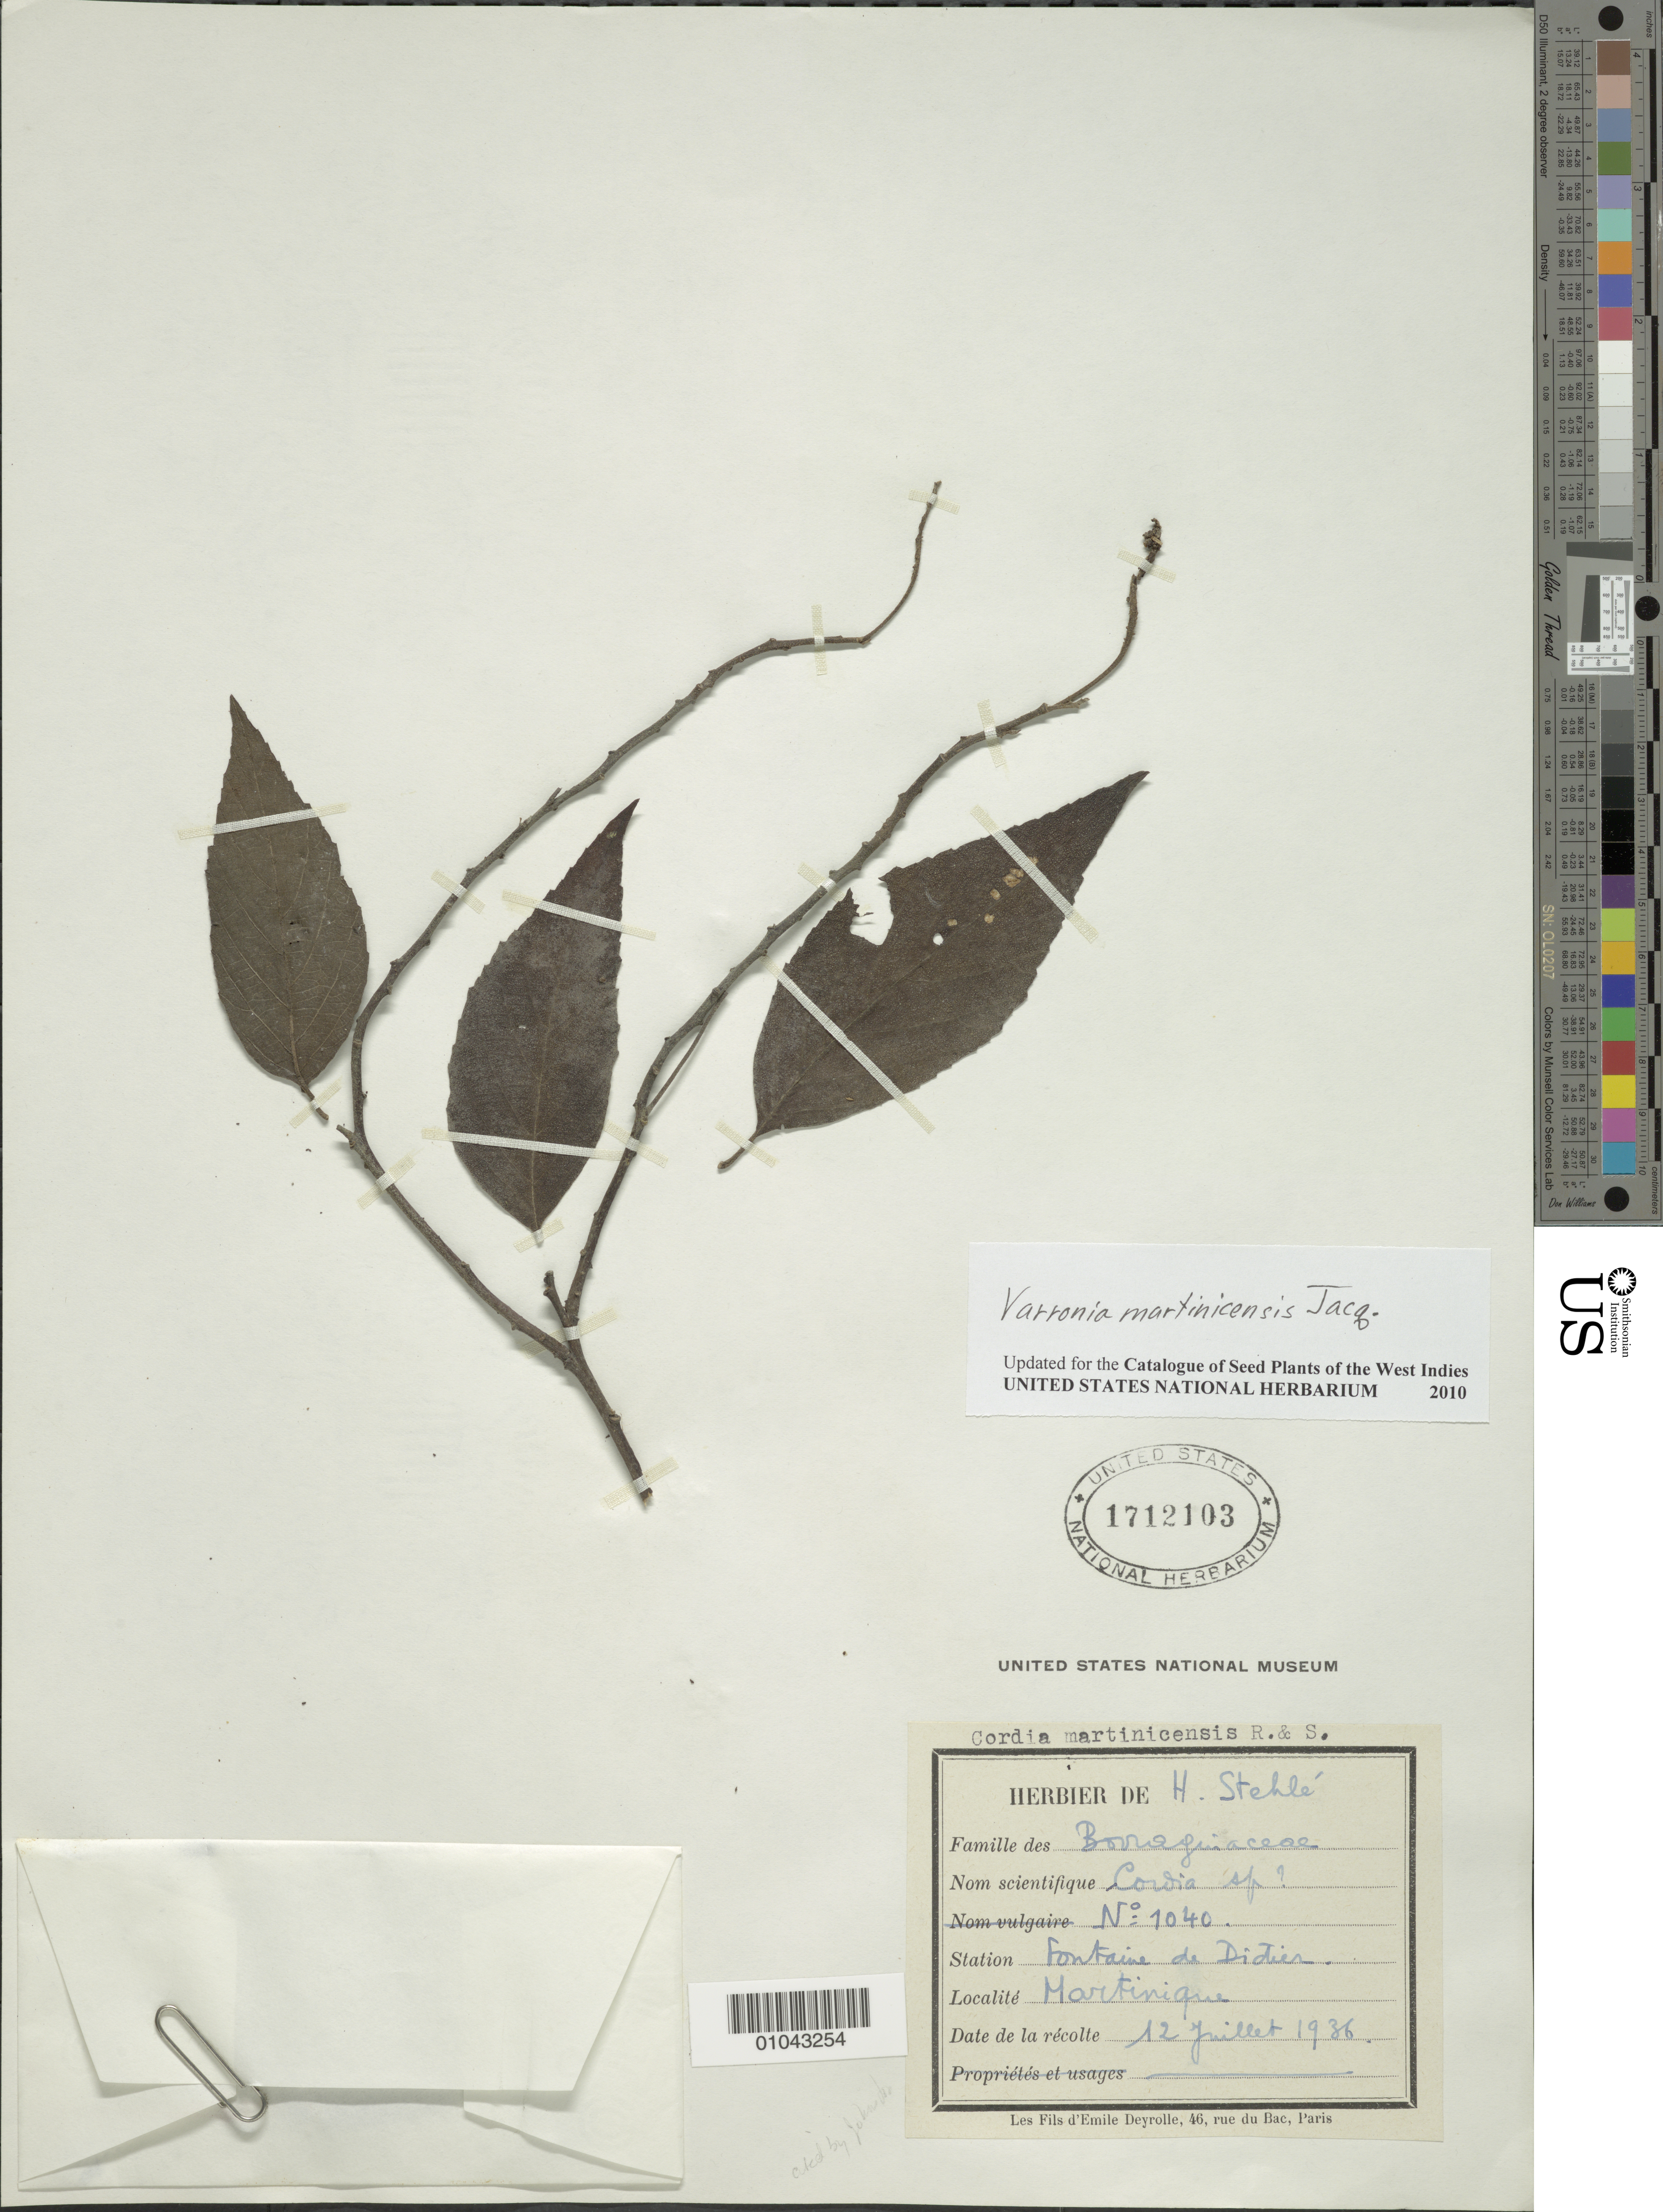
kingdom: Plantae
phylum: Tracheophyta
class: Magnoliopsida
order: Boraginales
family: Cordiaceae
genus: Varronia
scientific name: Varronia martinicensis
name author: Jacq.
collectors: H. Stehlé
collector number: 1040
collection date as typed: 12 Jul 1936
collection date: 1936-07-12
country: Martinique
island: Martinique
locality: Fontaine de Didier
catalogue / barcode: US 1712103